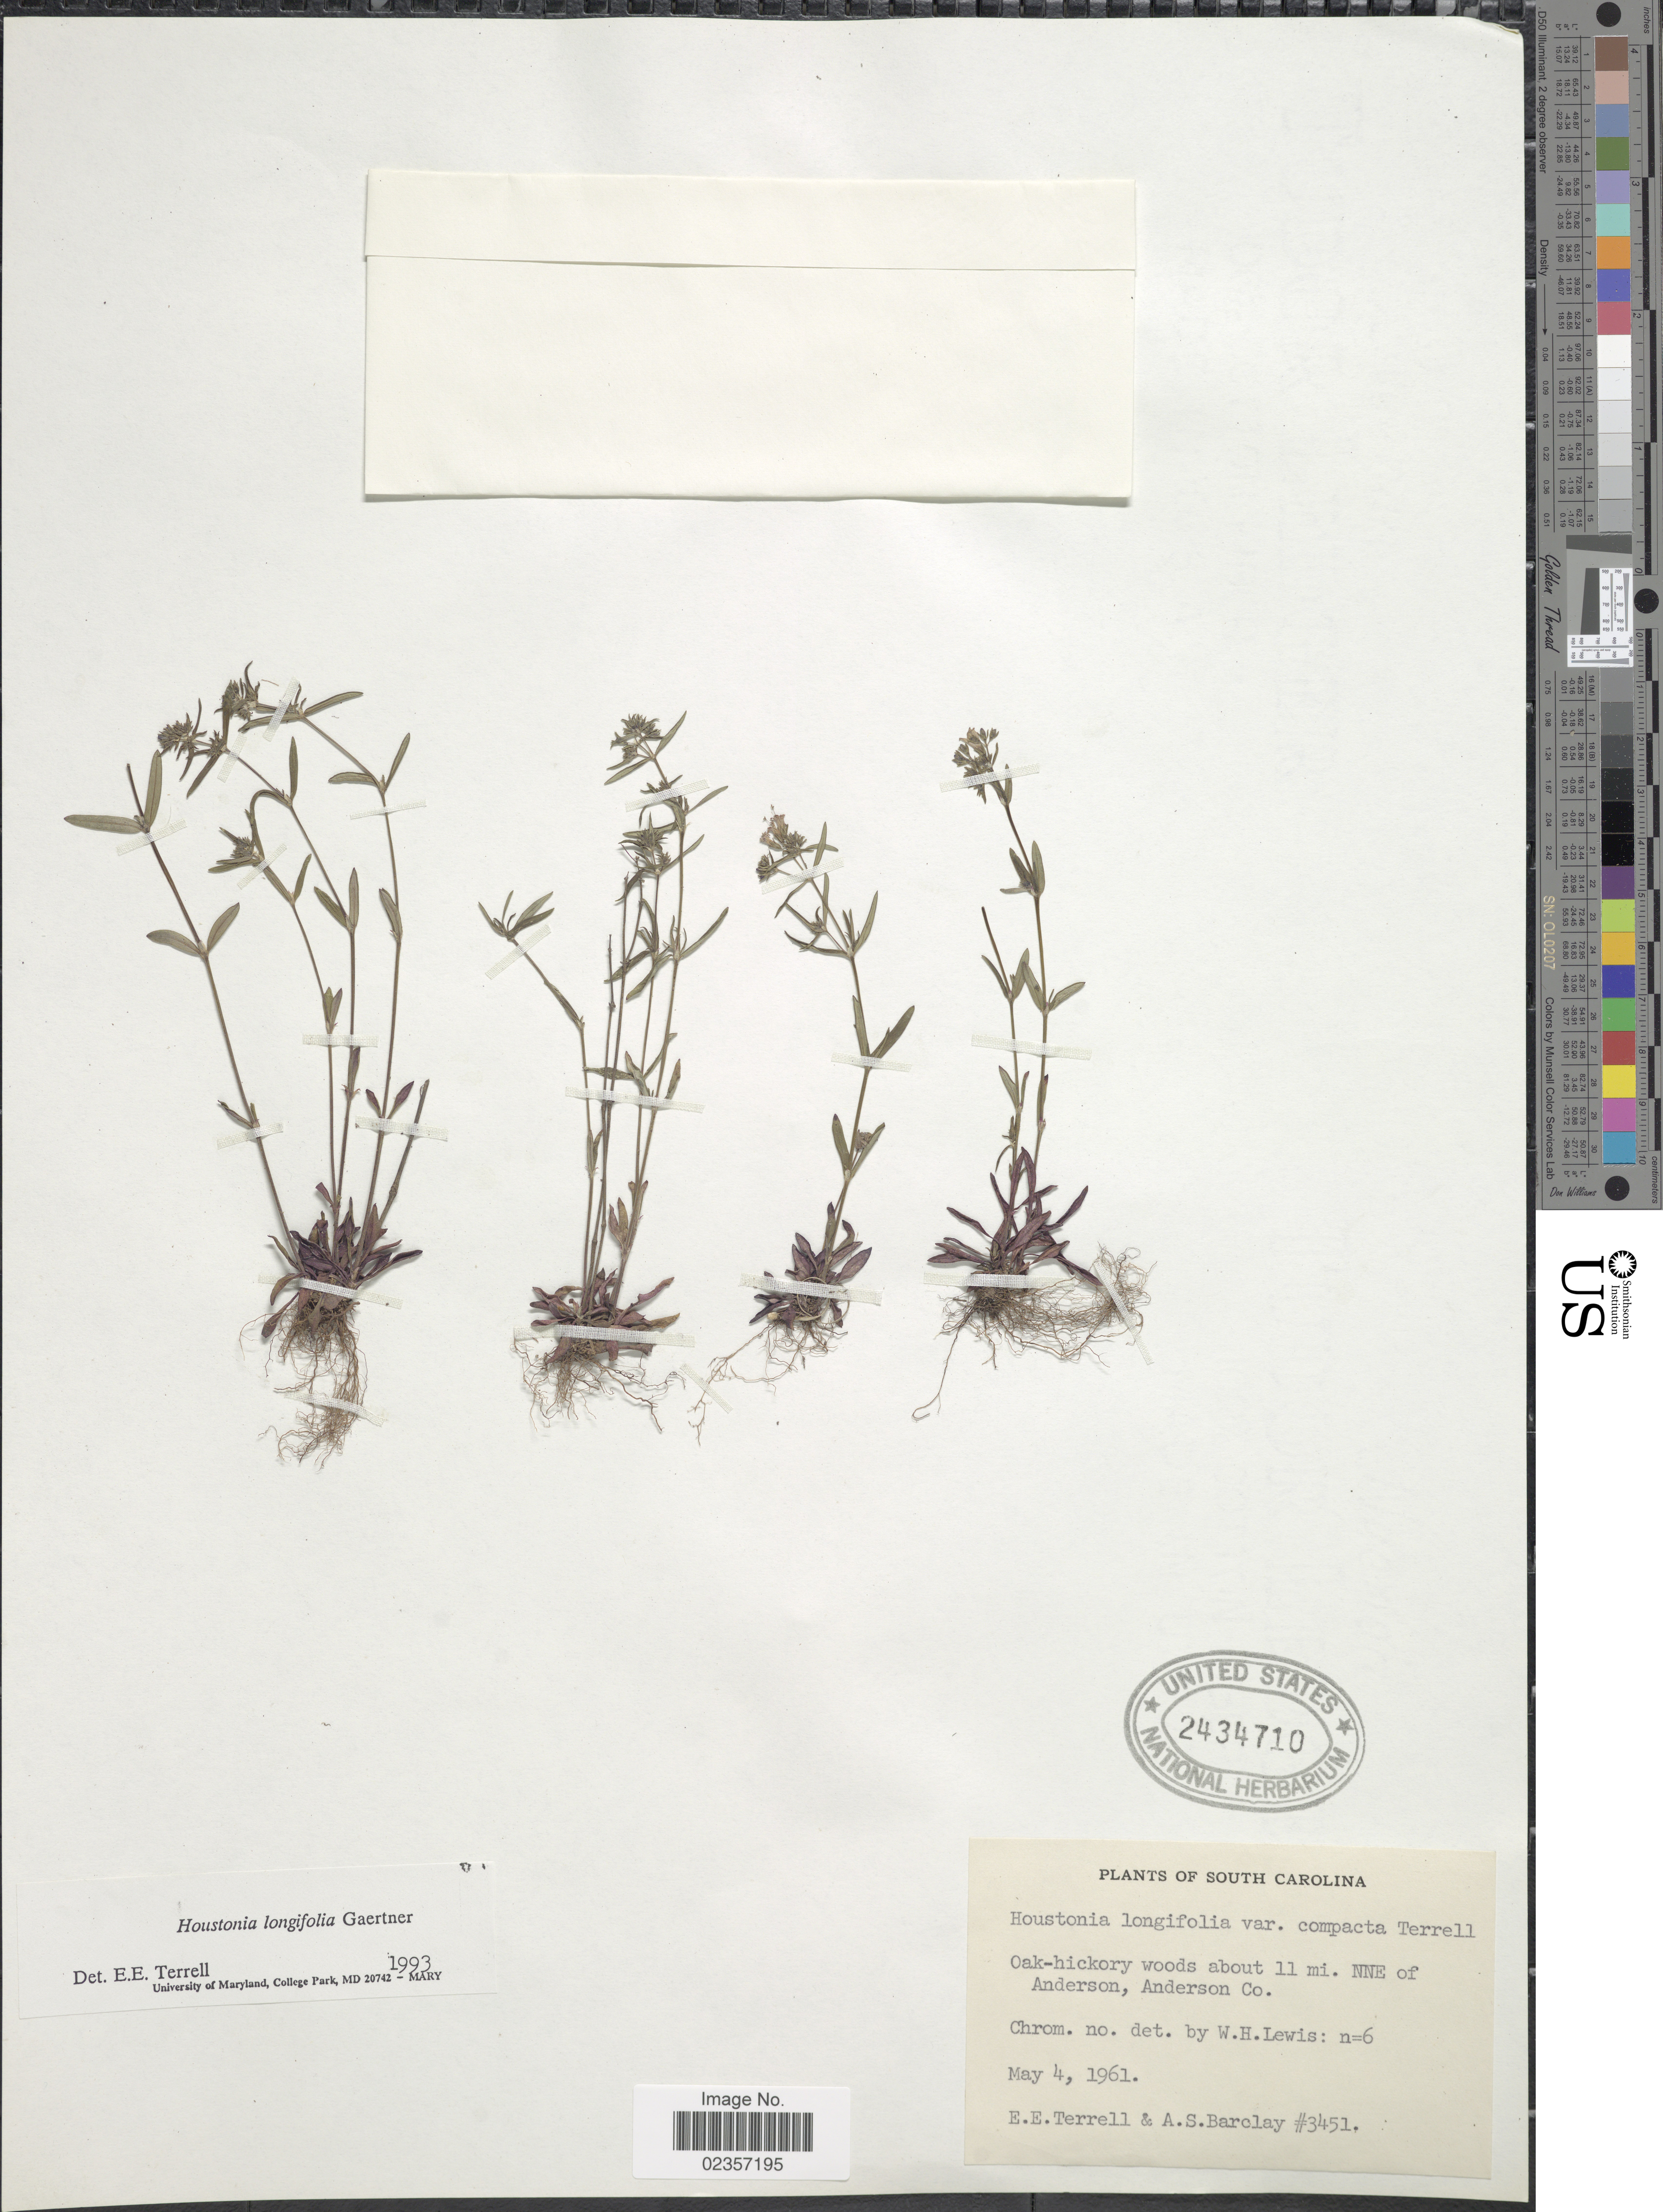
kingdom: Plantae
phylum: Tracheophyta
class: Magnoliopsida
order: Gentianales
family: Rubiaceae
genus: Houstonia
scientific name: Houstonia longifolia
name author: Gaertn.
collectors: E. E. Terrell & A. S. Barclay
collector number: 3451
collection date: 1961-05-04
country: United States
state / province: South Carolina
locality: Oak-hickory woods about 11 mi. NNE of Anderson, Anderson Co.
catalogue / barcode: US 2434710